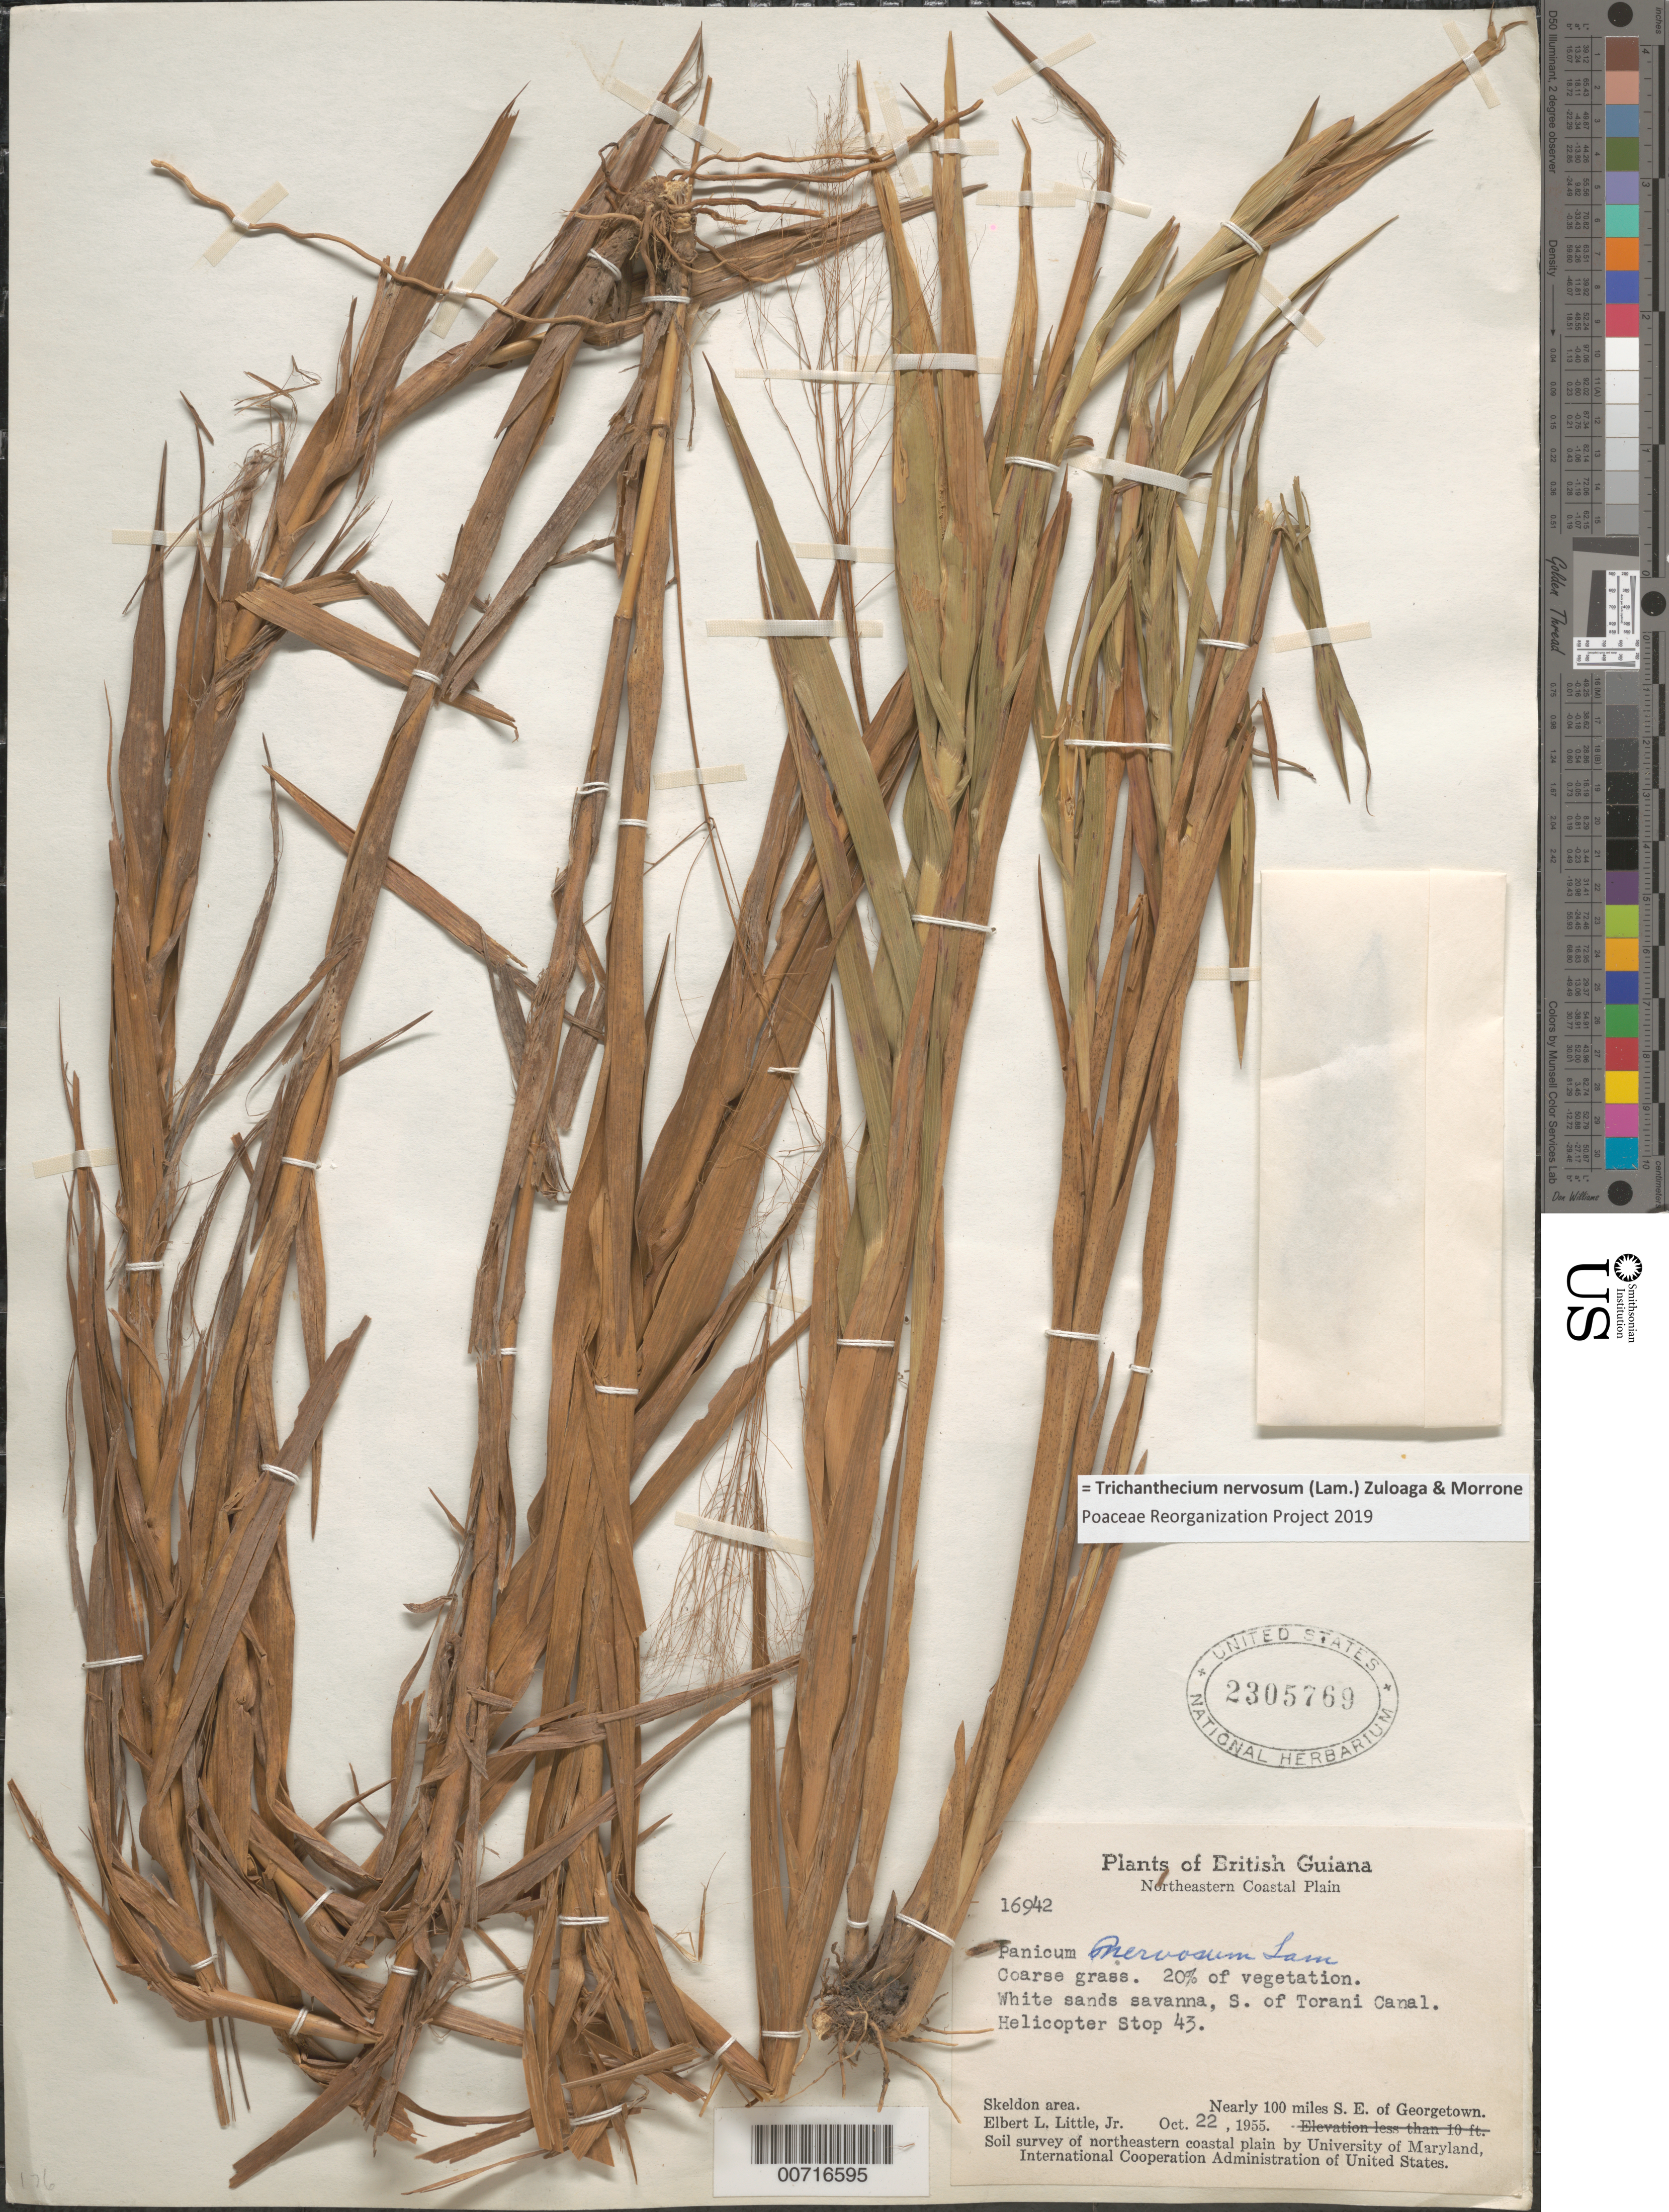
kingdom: Plantae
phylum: Tracheophyta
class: Liliopsida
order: Poales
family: Poaceae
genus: Trichanthecium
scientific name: Trichanthecium nervosum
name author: (Lam.) Zuloaga & Morrone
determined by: Poaceae Reorganization Project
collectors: E. L. Little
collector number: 16942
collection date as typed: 22-Oct-55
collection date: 1955-10-22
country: Guyana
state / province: E. Berbice-Corentyne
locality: Skeldon area, ca. 100 miles SE of Georgetown, S of Torani Canal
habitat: White sand savanna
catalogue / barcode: US 2305769